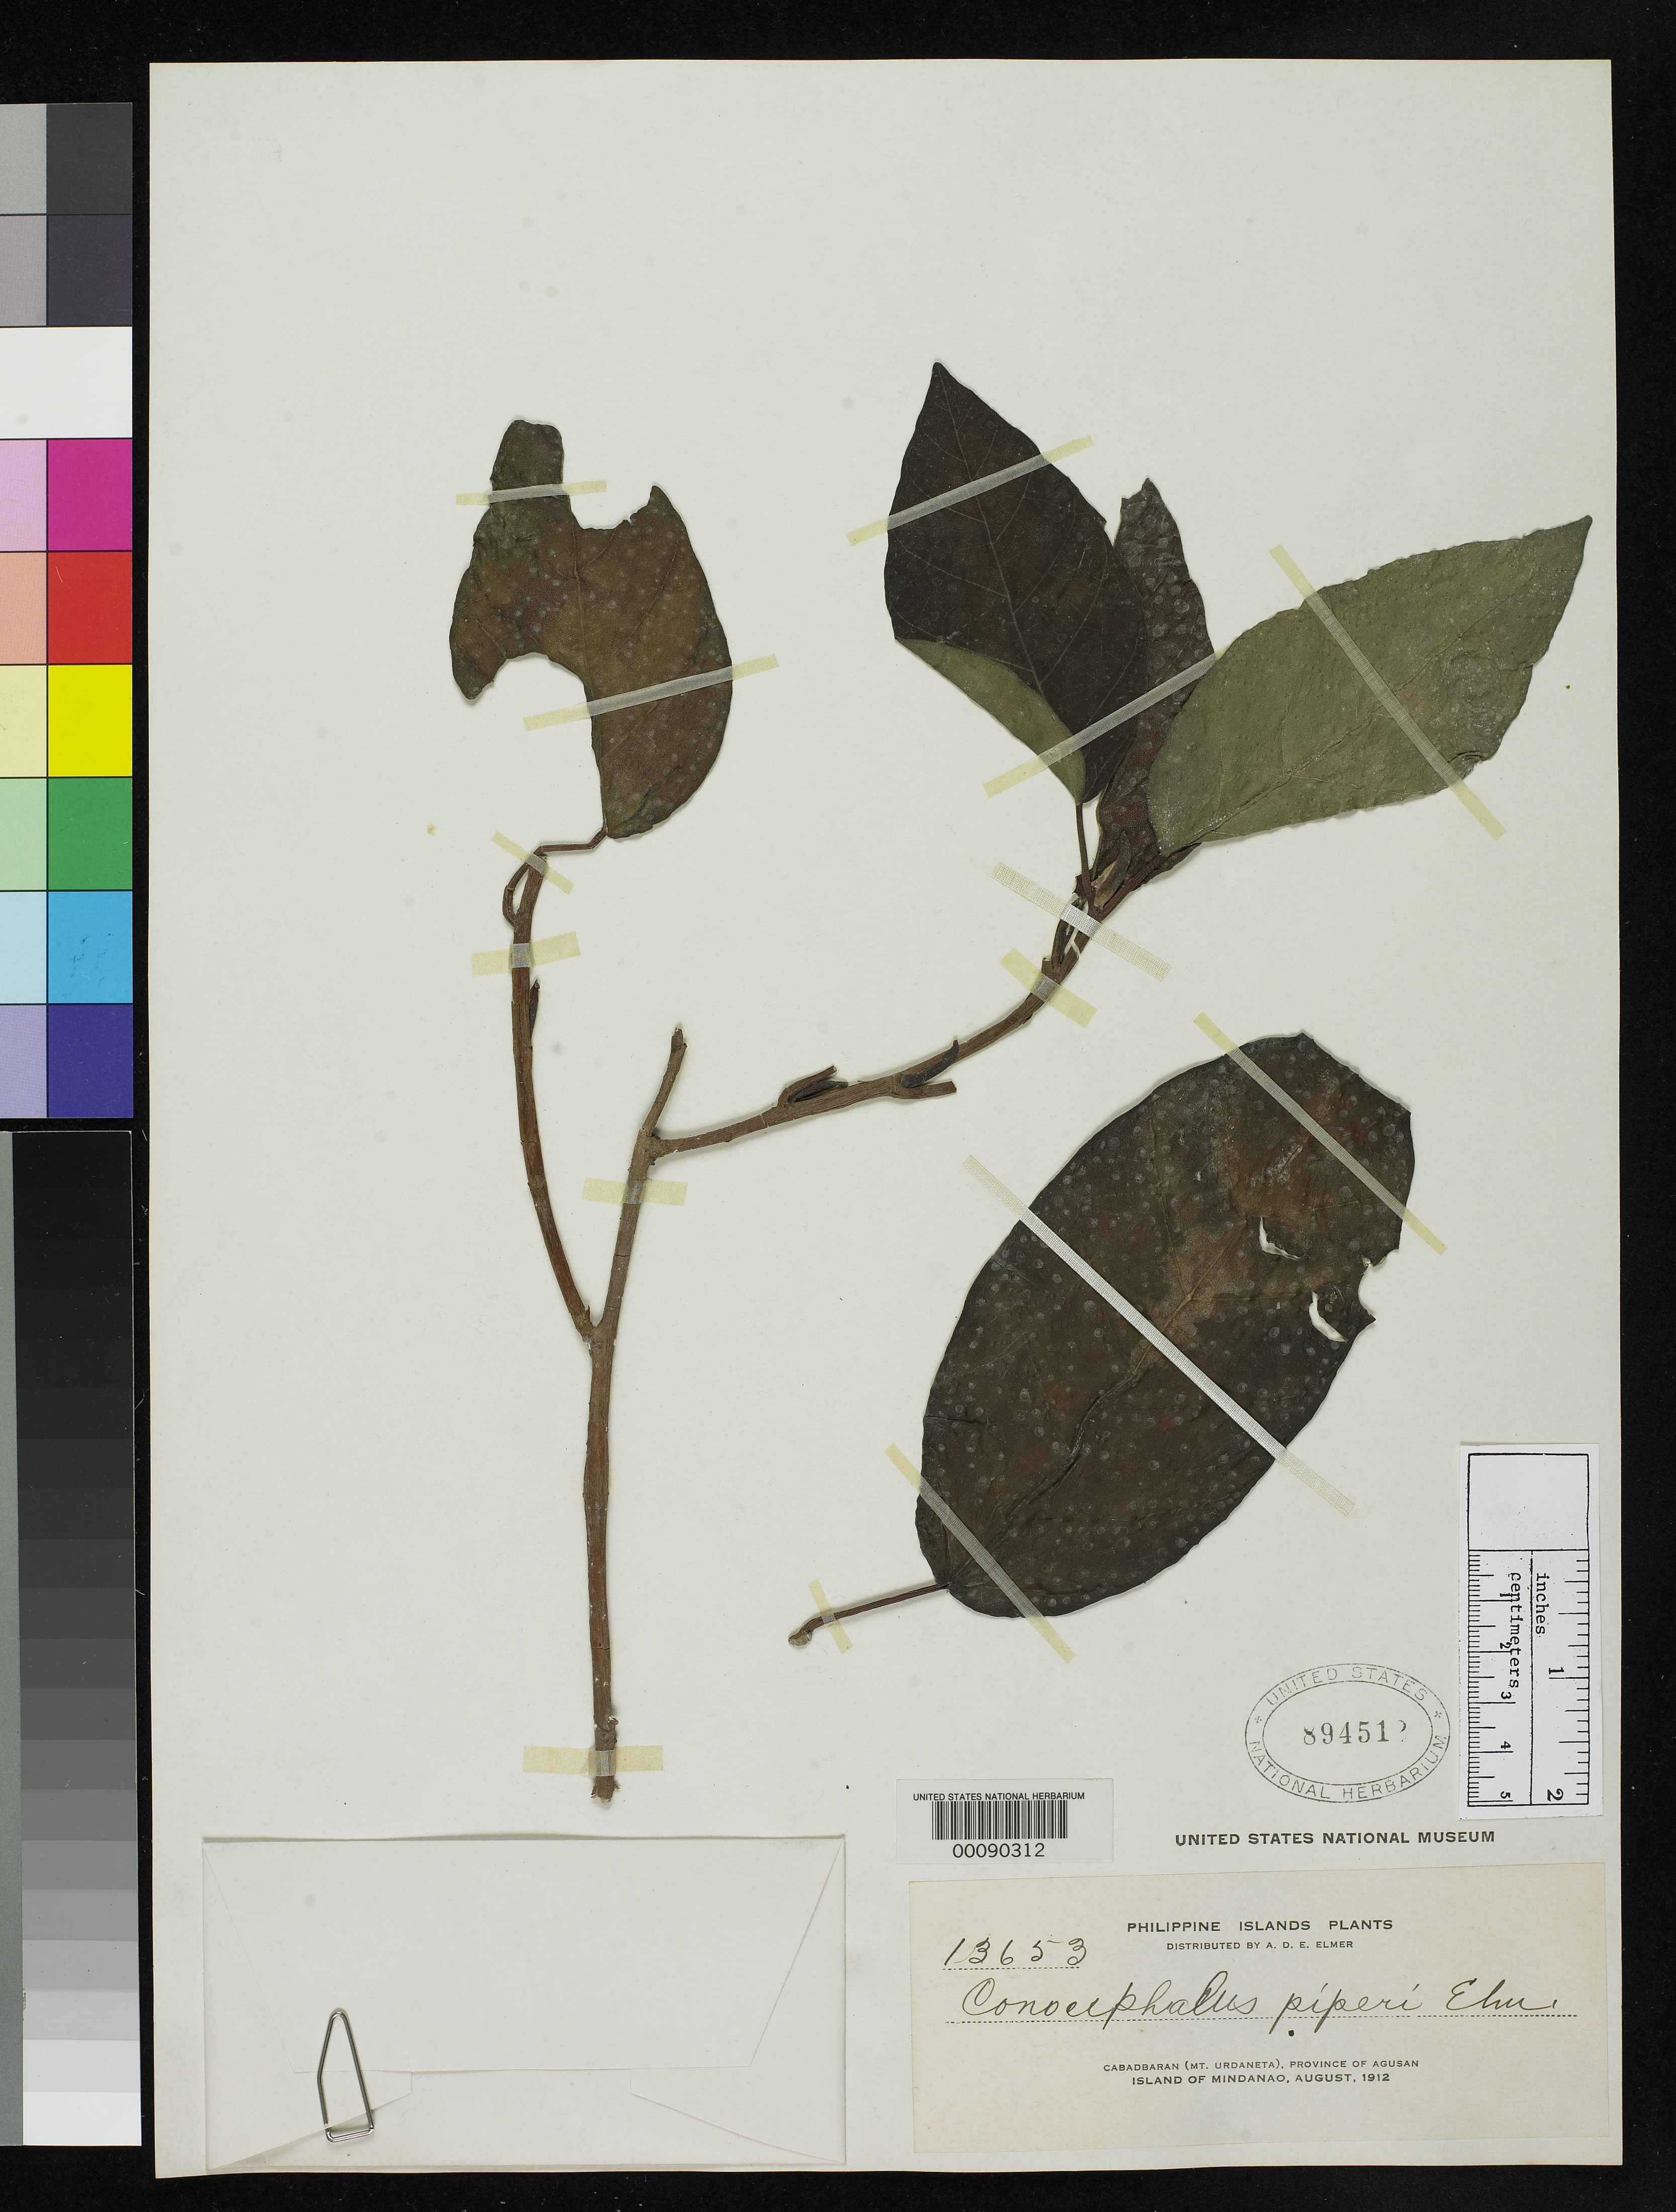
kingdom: Plantae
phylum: Tracheophyta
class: Magnoliopsida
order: Rosales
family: Urticaceae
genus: Conocephalus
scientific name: Conocephalus piperi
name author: Elmer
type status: Isotype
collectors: A. D. E. Elmer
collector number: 13653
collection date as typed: Aug 1912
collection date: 1912-08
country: Philippines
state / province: Caraga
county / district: Agusan del Norte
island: Mindanao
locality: Cabadbaran (Mt. Urdaneta), Province of Agusan, Island of Mindanao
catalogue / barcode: US 894512